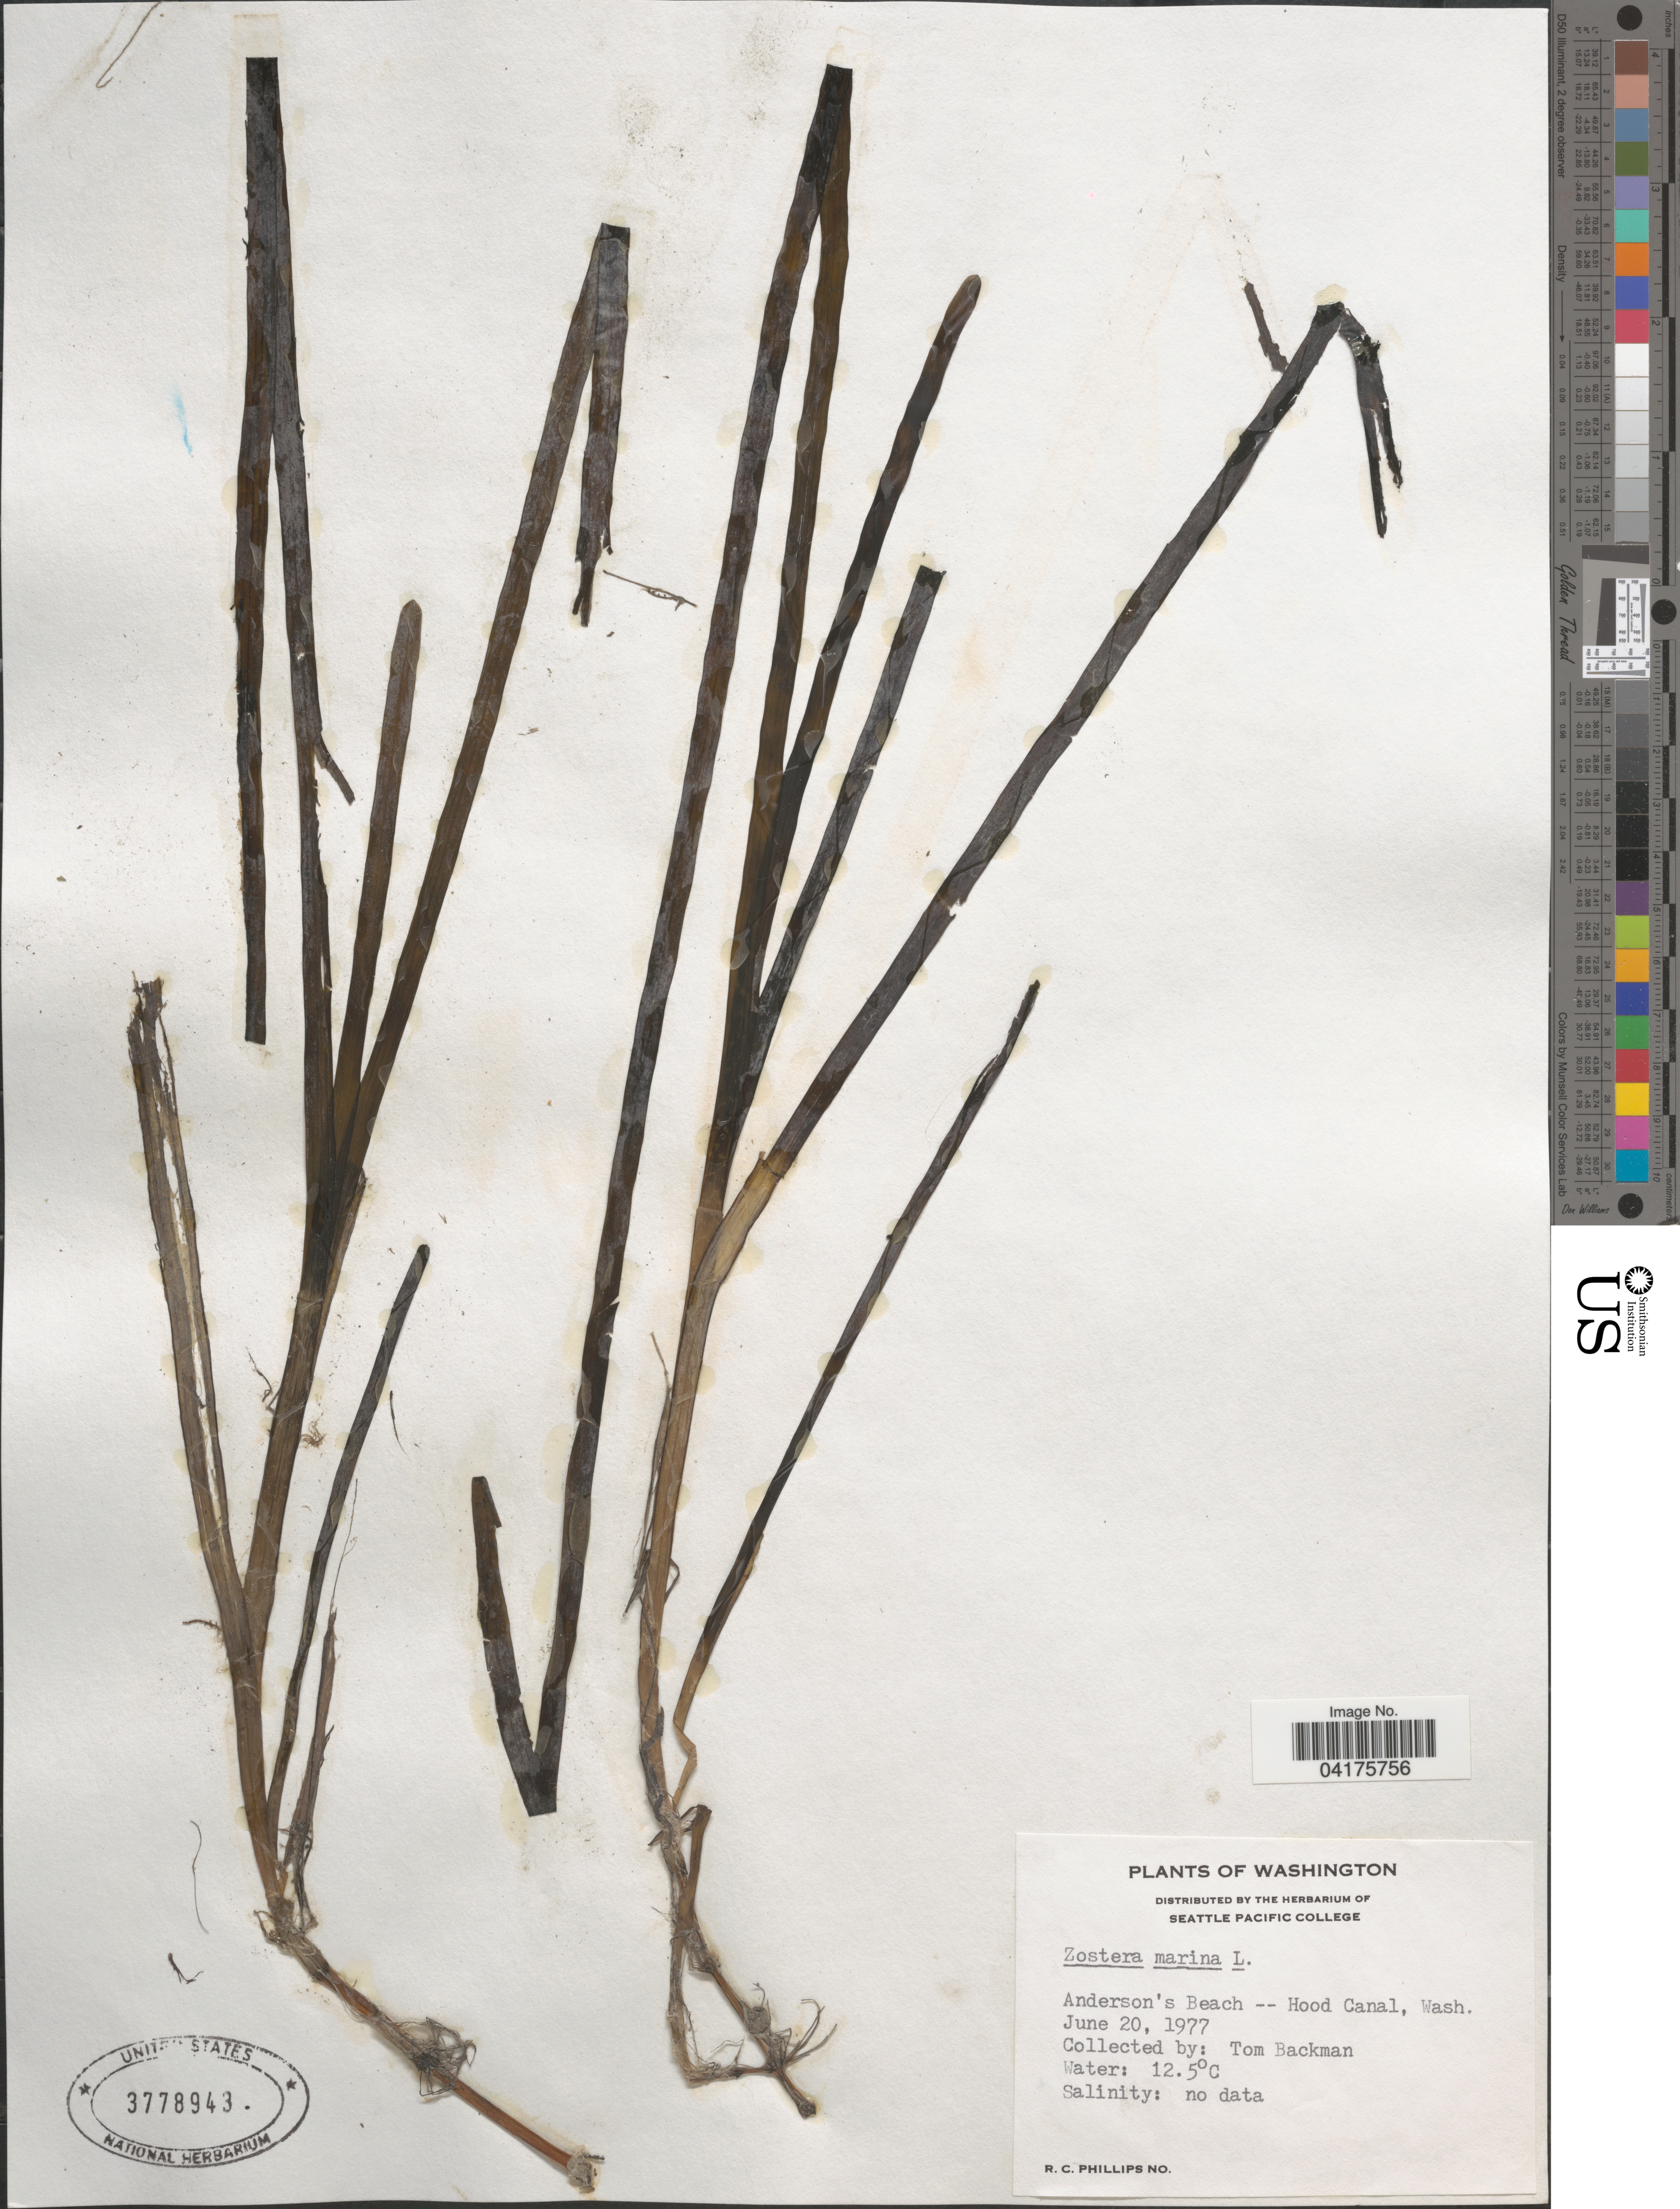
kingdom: Plantae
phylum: Tracheophyta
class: Liliopsida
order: Alismatales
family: Zosteraceae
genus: Zostera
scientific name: Zostera marina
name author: L.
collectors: T. Backman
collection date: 1977-06-20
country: United States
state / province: Washington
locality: Anderson's Beach -- Hood Canal.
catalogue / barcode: US 3778943